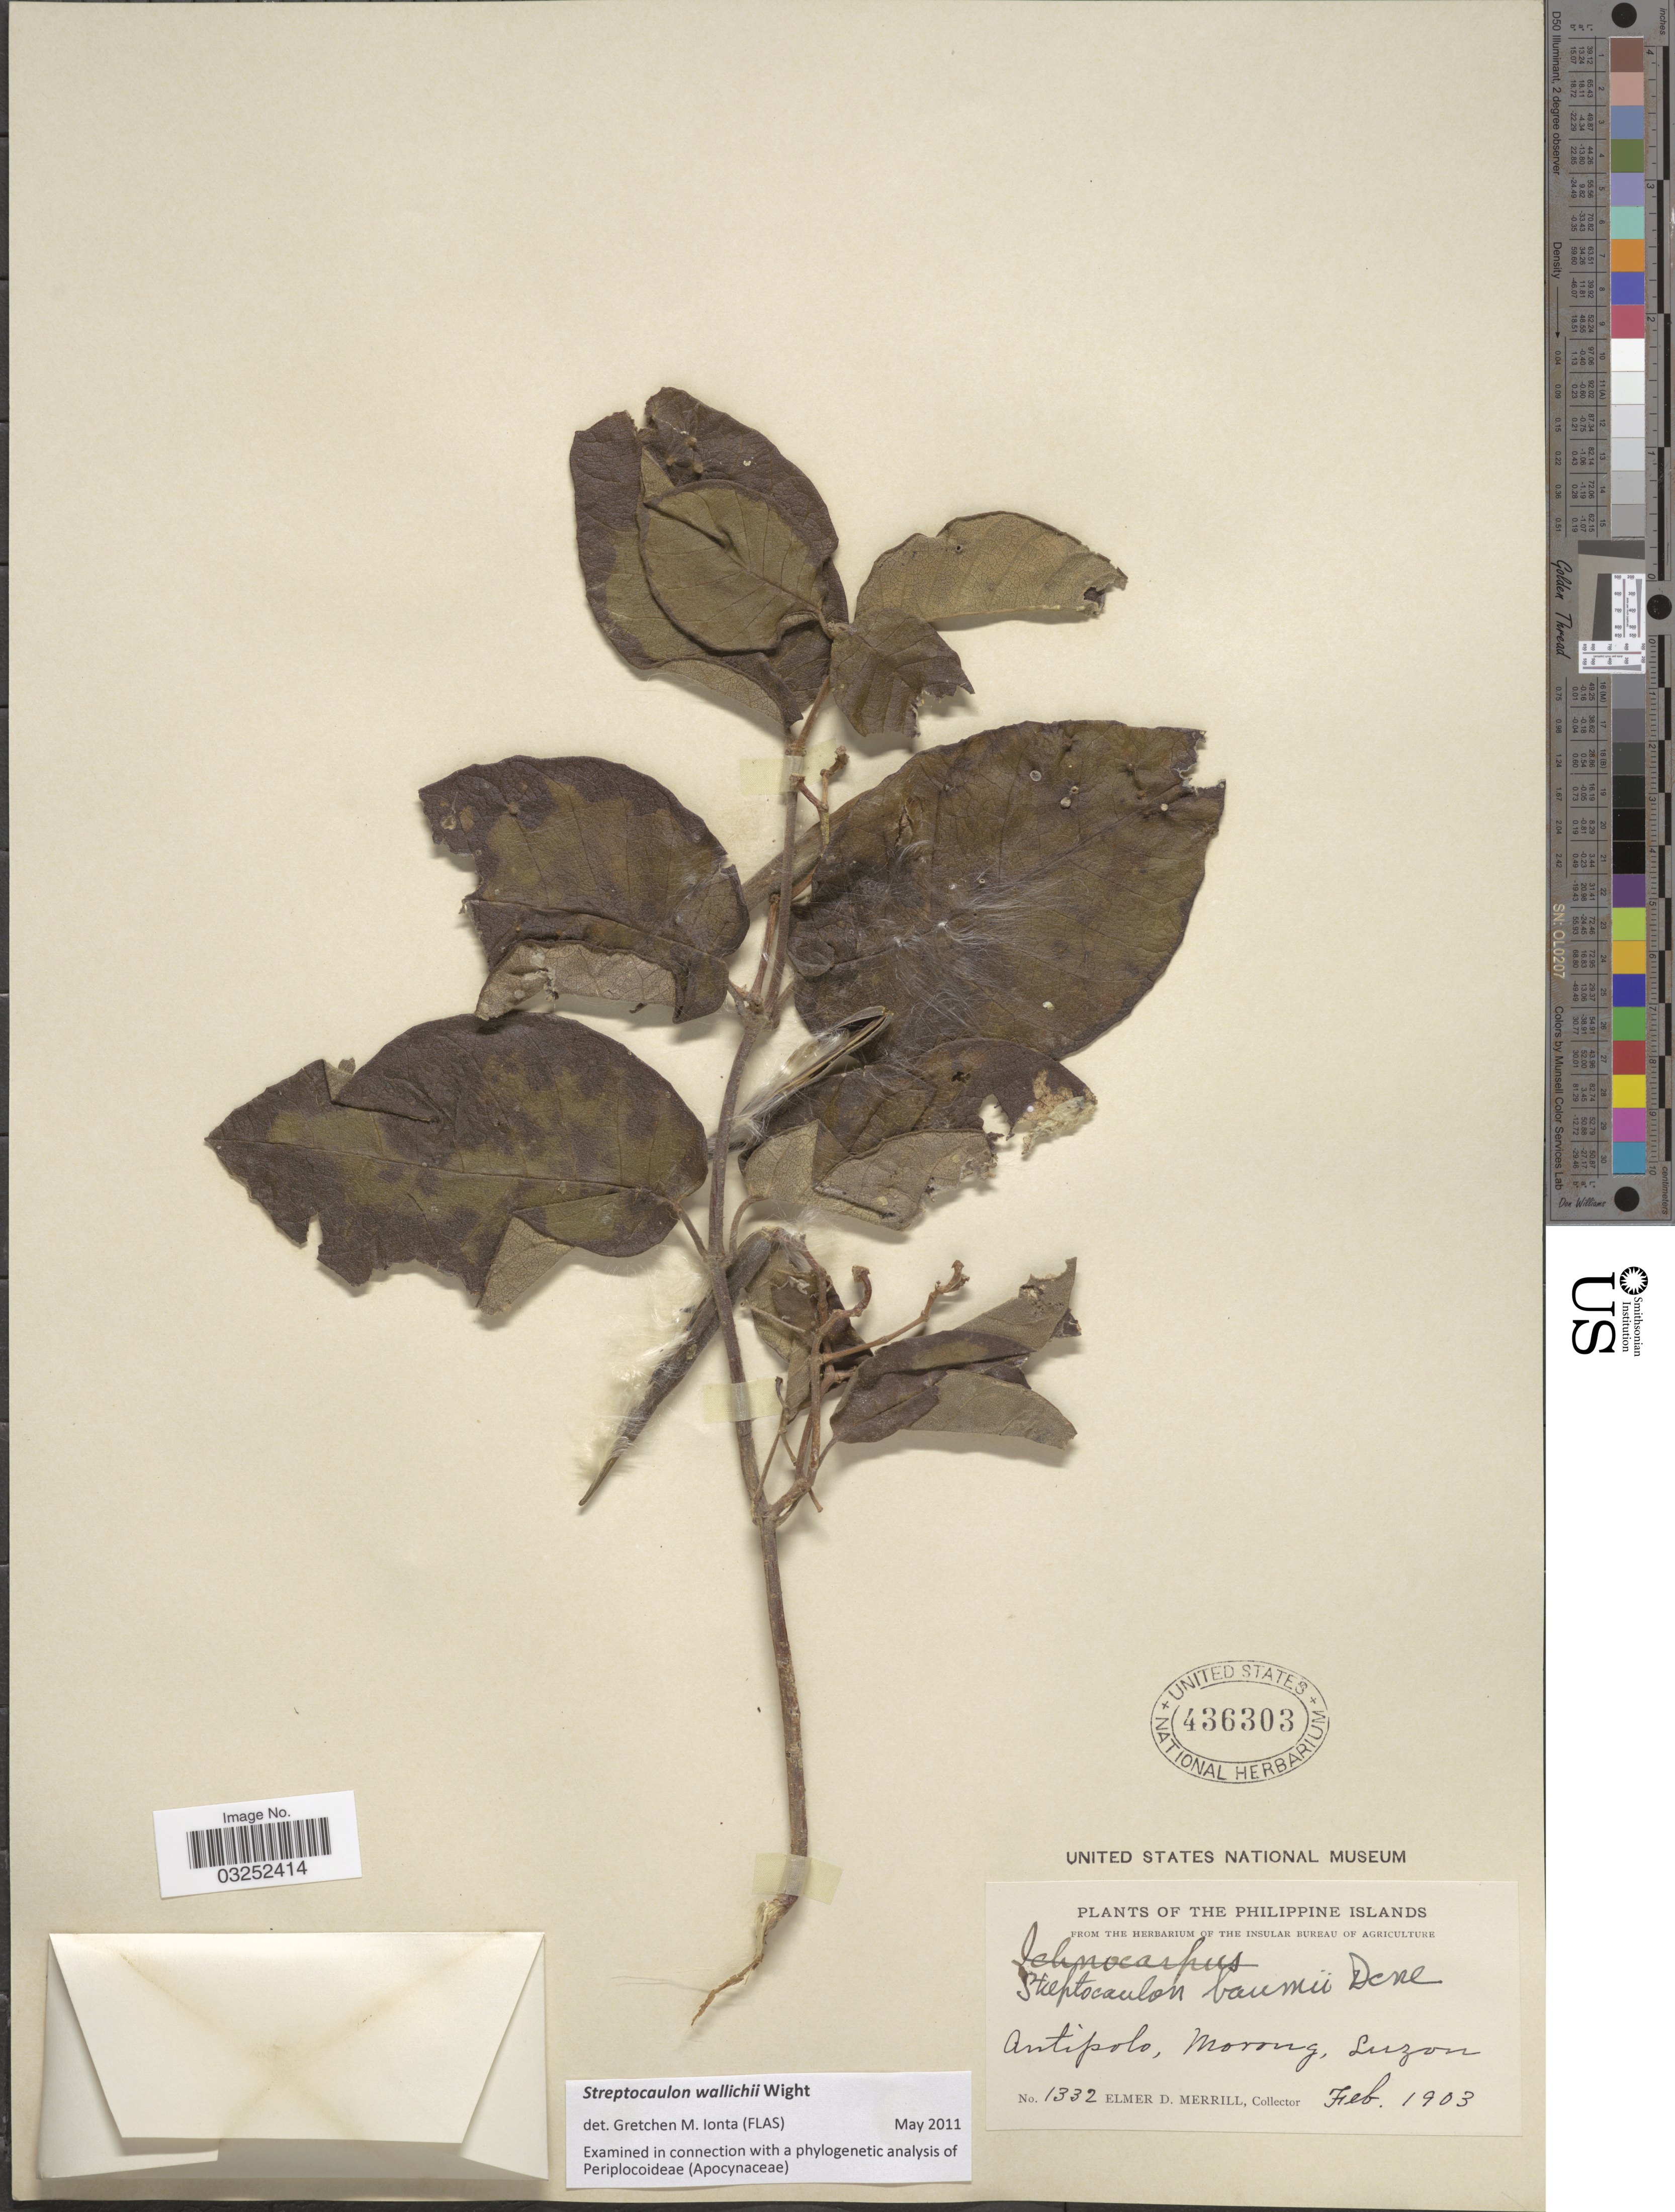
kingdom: Plantae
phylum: Tracheophyta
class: Magnoliopsida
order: Gentianales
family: Apocynaceae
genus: Streptocaulon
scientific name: Streptocaulon wallichii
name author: Wight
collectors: E. D. Merrill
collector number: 1332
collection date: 1903-02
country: Philippines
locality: Antipolo, Morong, Luzon.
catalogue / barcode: US 436303